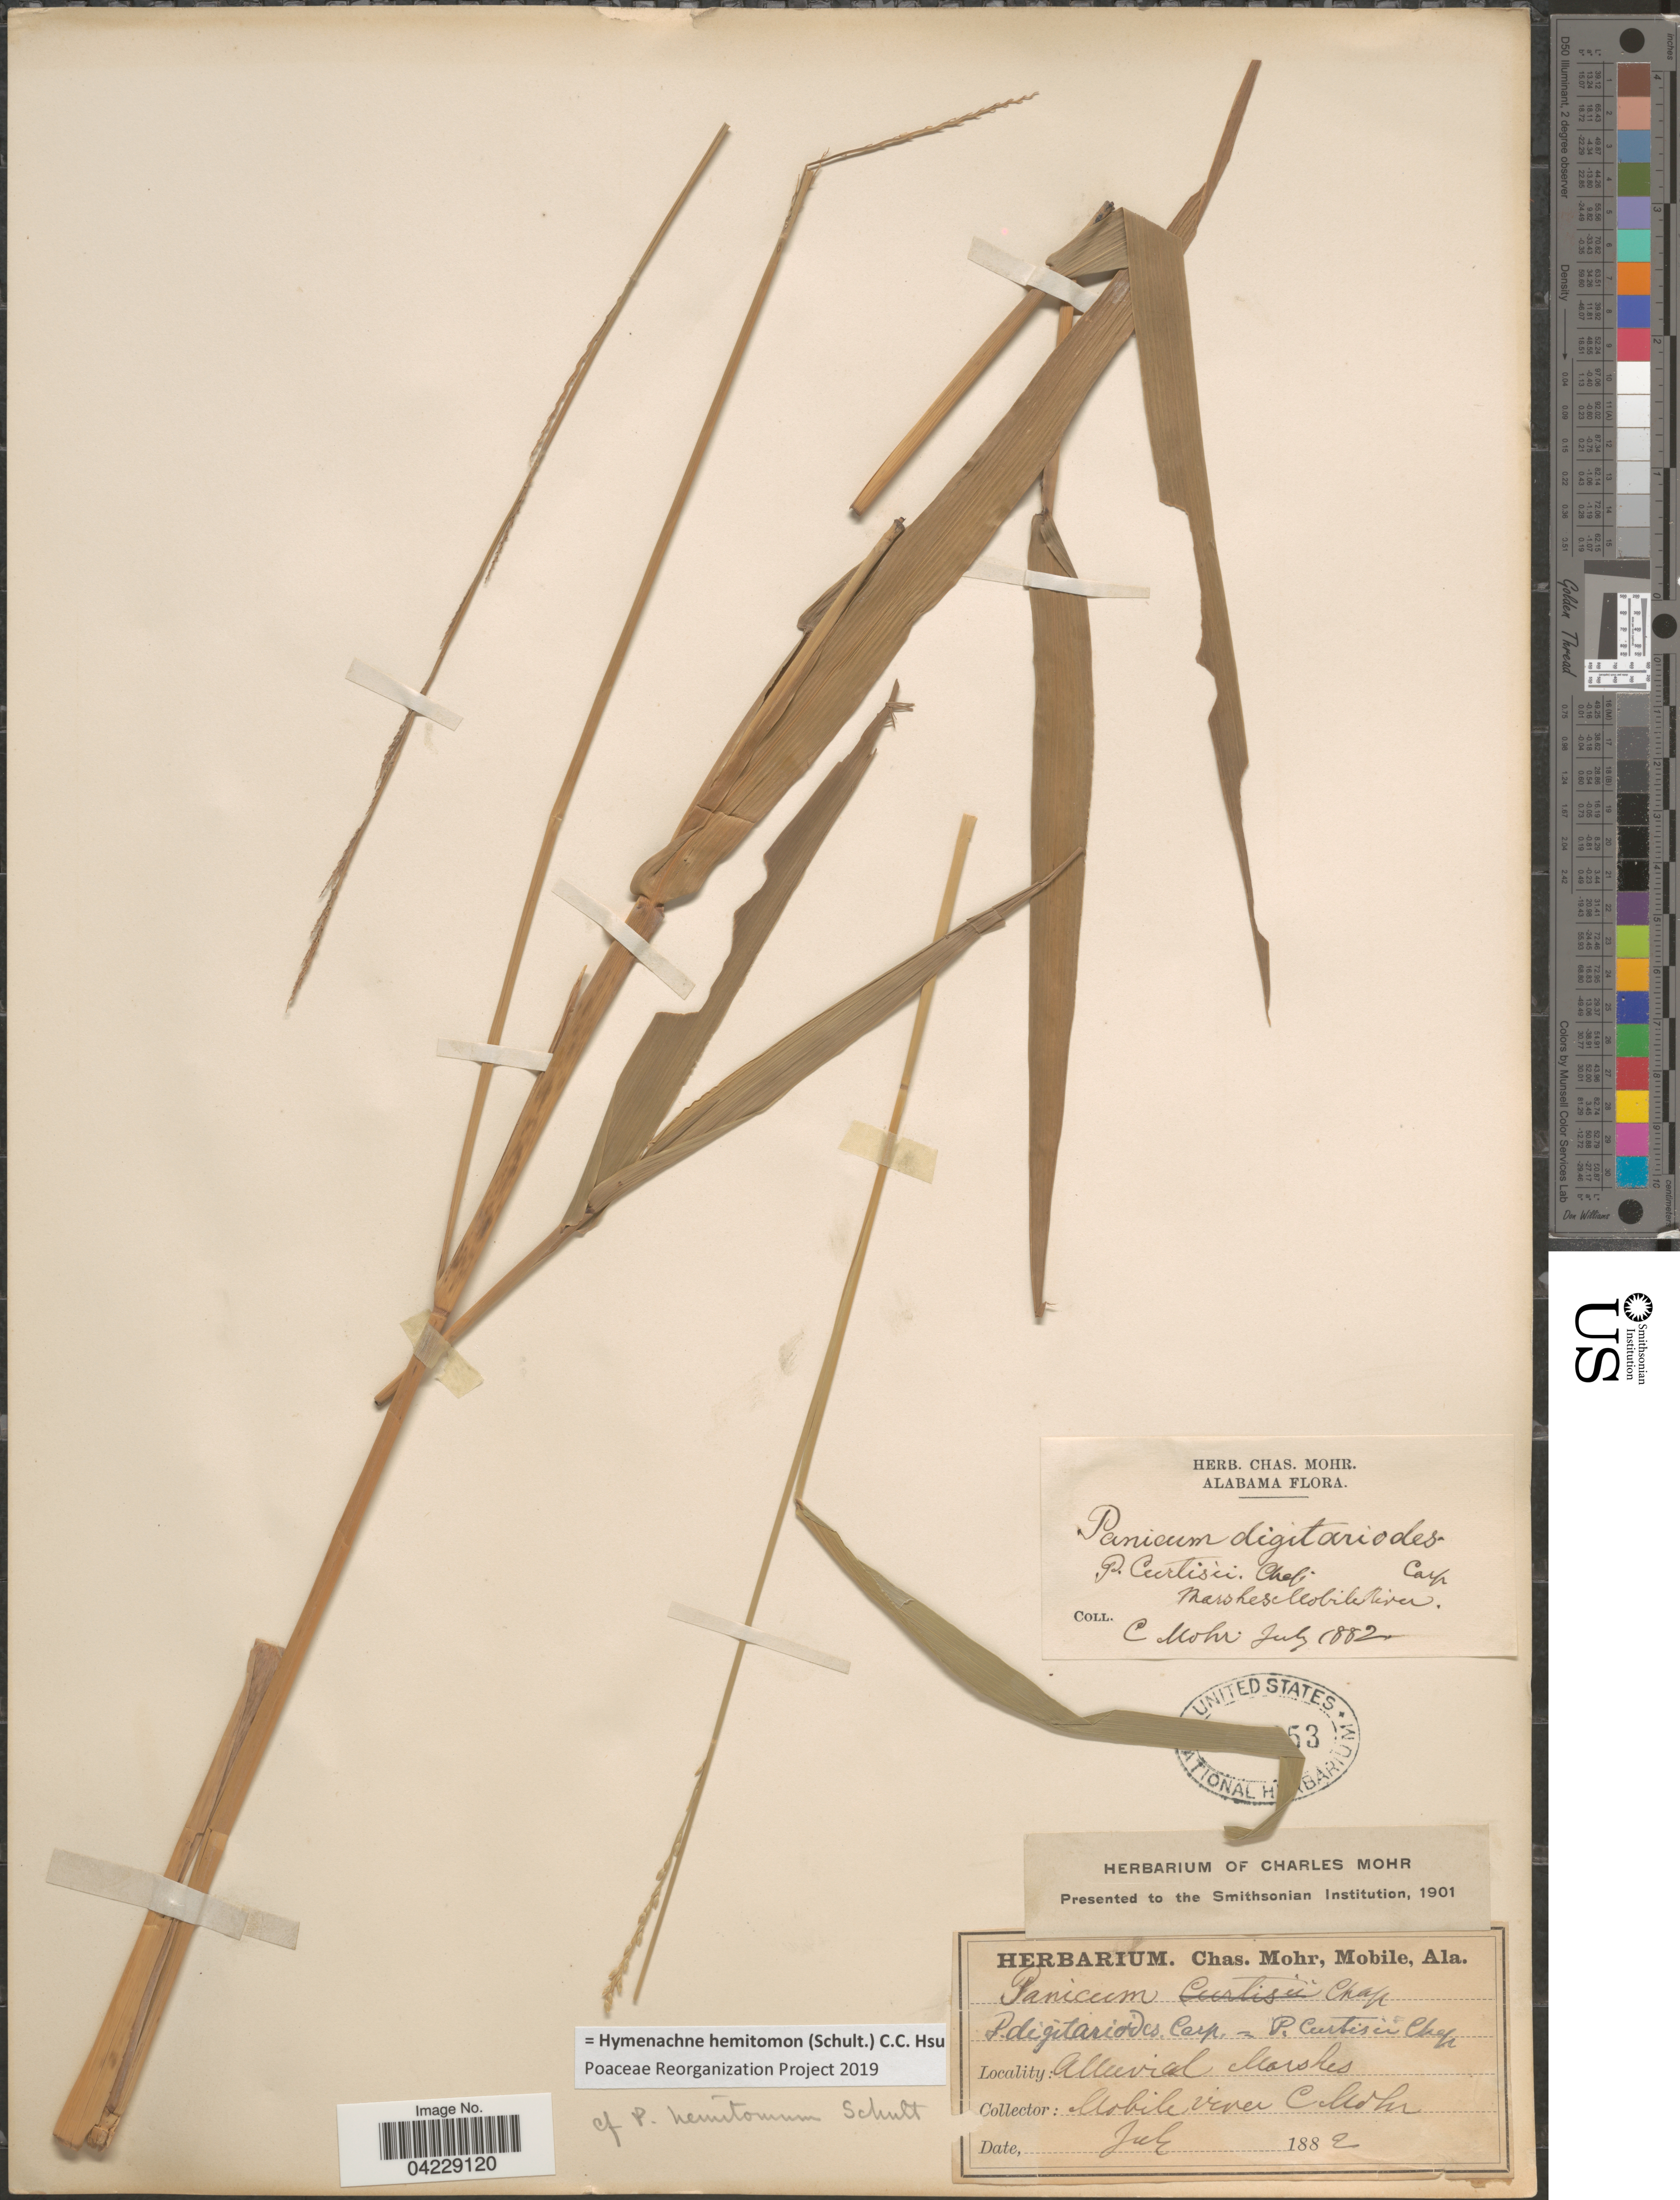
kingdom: Plantae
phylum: Tracheophyta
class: Liliopsida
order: Poales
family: Poaceae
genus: Hymenachne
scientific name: Hymenachne hemitomon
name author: (Schult.) C. C. Hsu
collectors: Mohr, C. T. (herbarium)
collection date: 1882-07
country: United States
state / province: Alabama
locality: Mobile river.